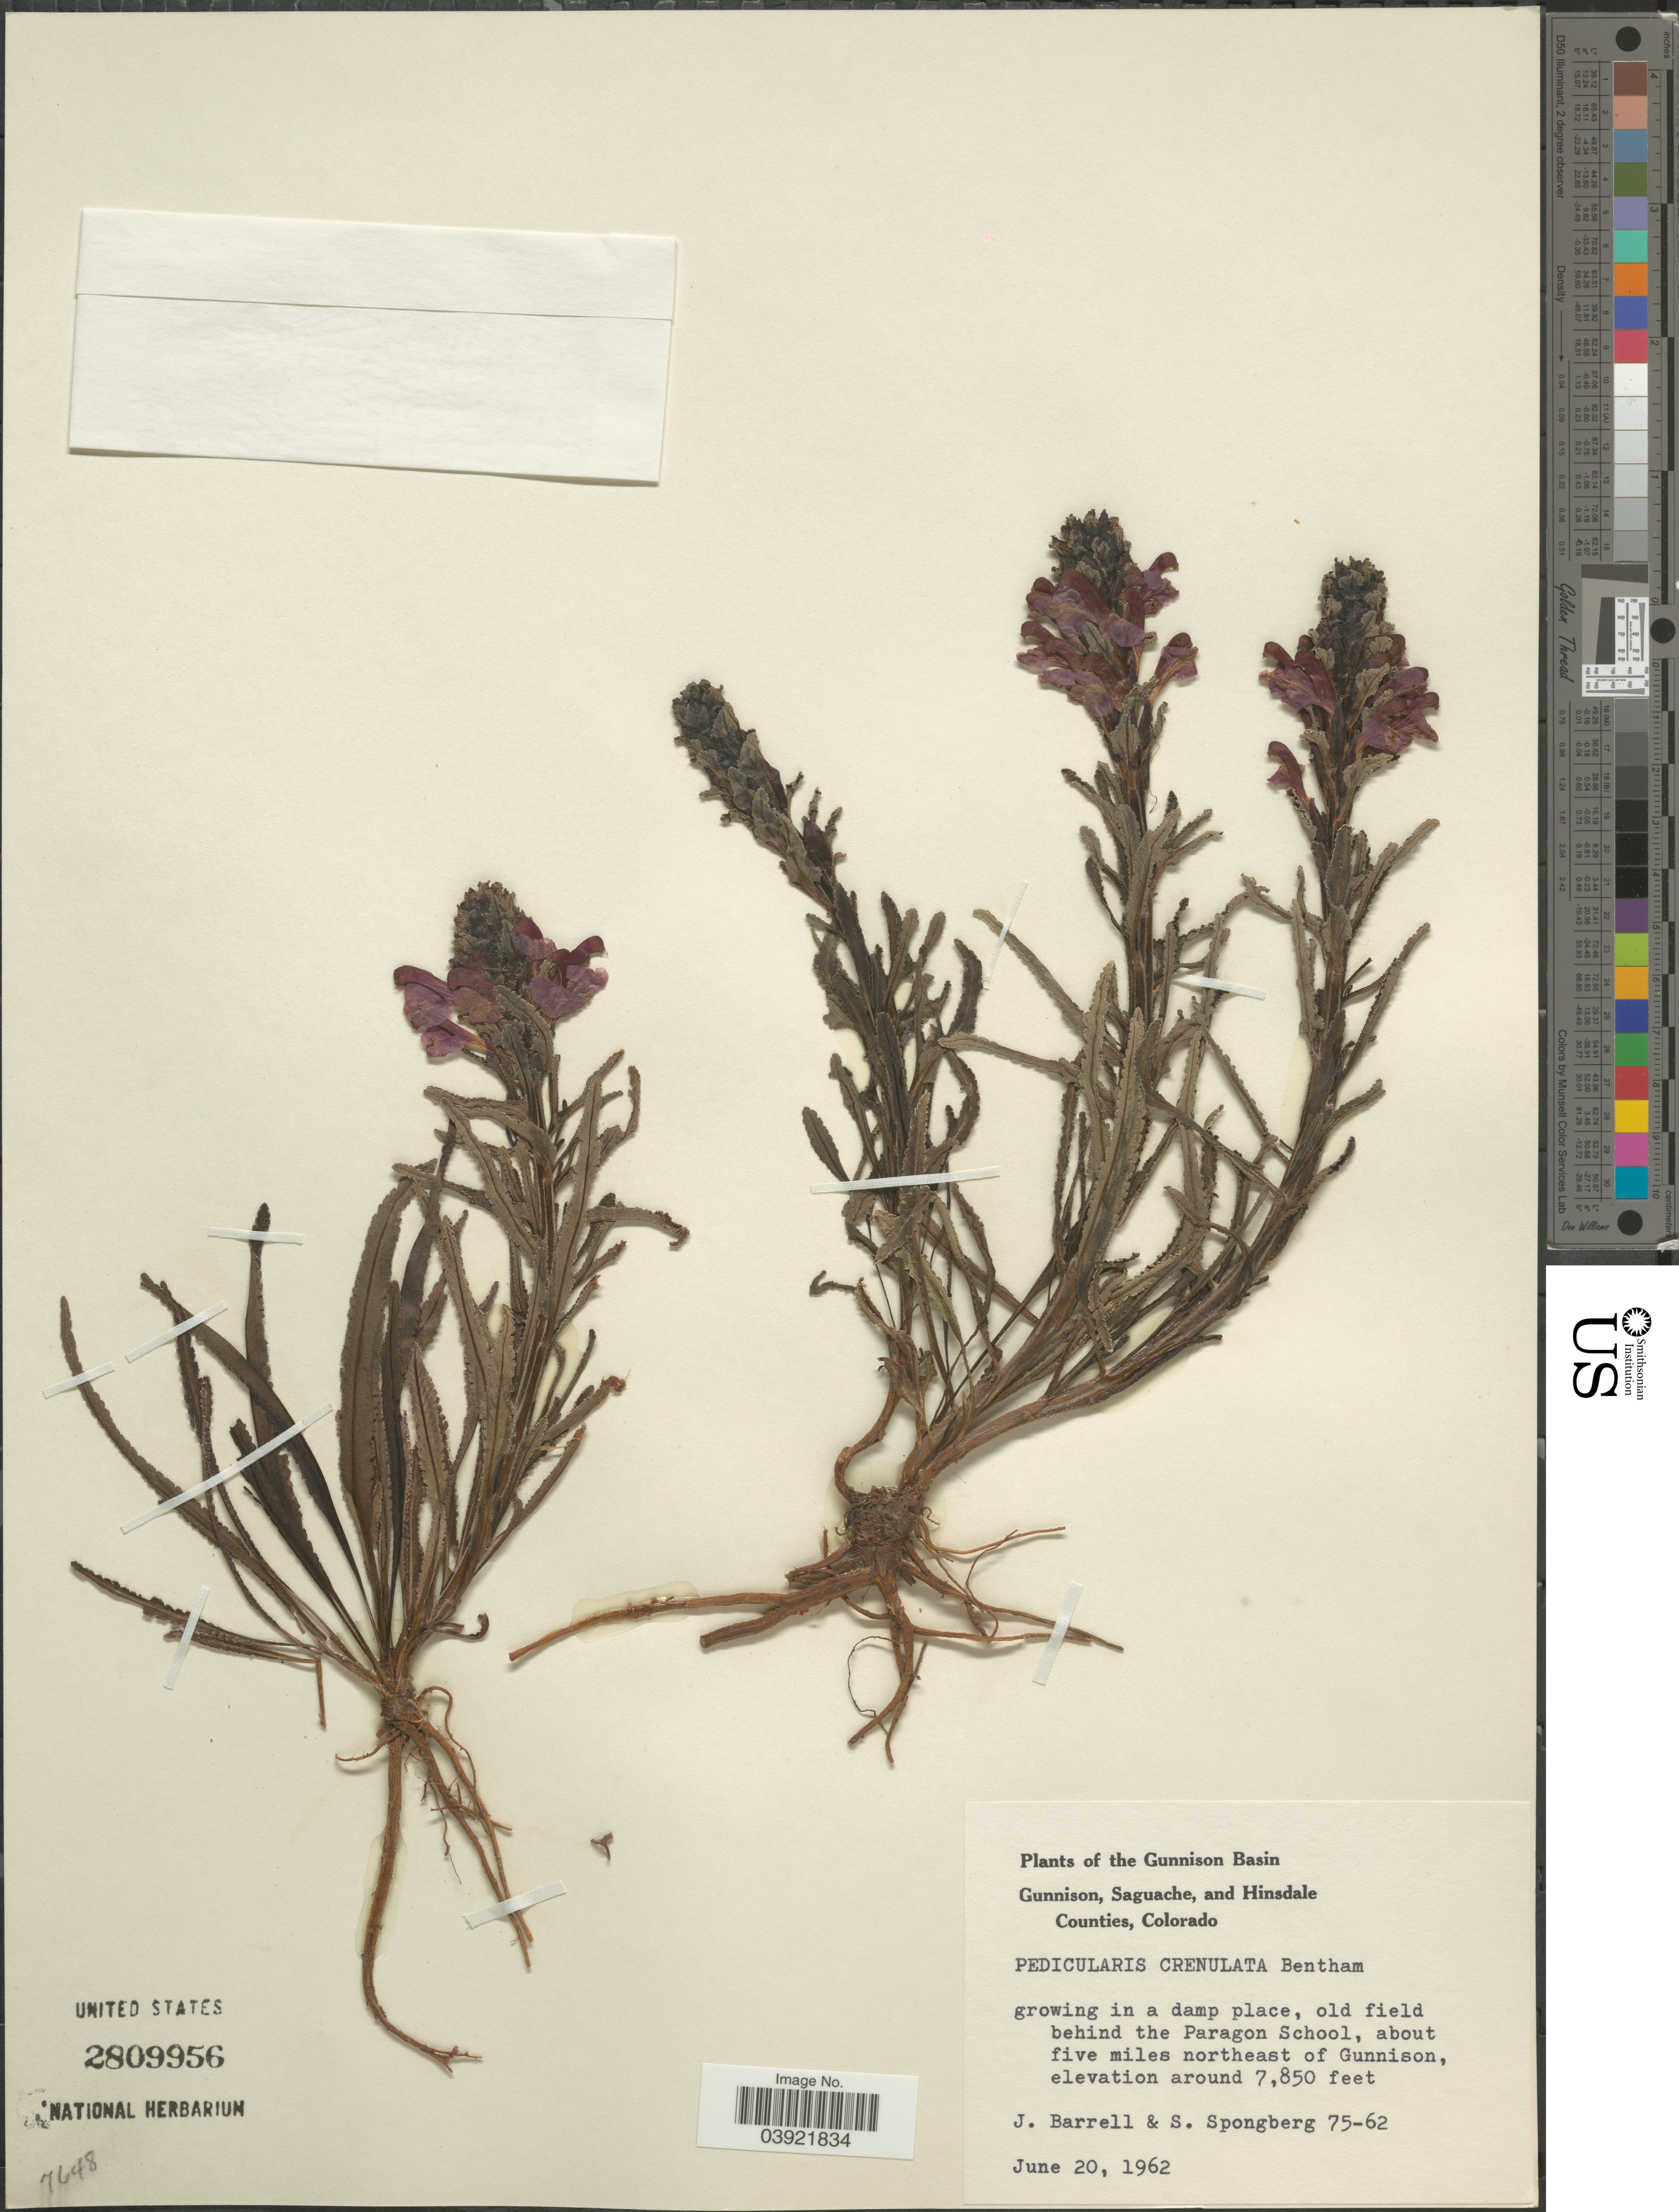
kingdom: Plantae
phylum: Tracheophyta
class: Magnoliopsida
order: Lamiales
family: Orobanchaceae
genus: Pedicularis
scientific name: Pedicularis crenulata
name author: Benth.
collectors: J. Barrell & S. A.Spongberg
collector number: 75-62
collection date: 1962-06-20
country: United States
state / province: Colorado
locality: The Gunnison Basin. Old field behind the Paragon School, about five miles northeast of Gunnison.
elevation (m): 2393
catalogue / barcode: US 2809956